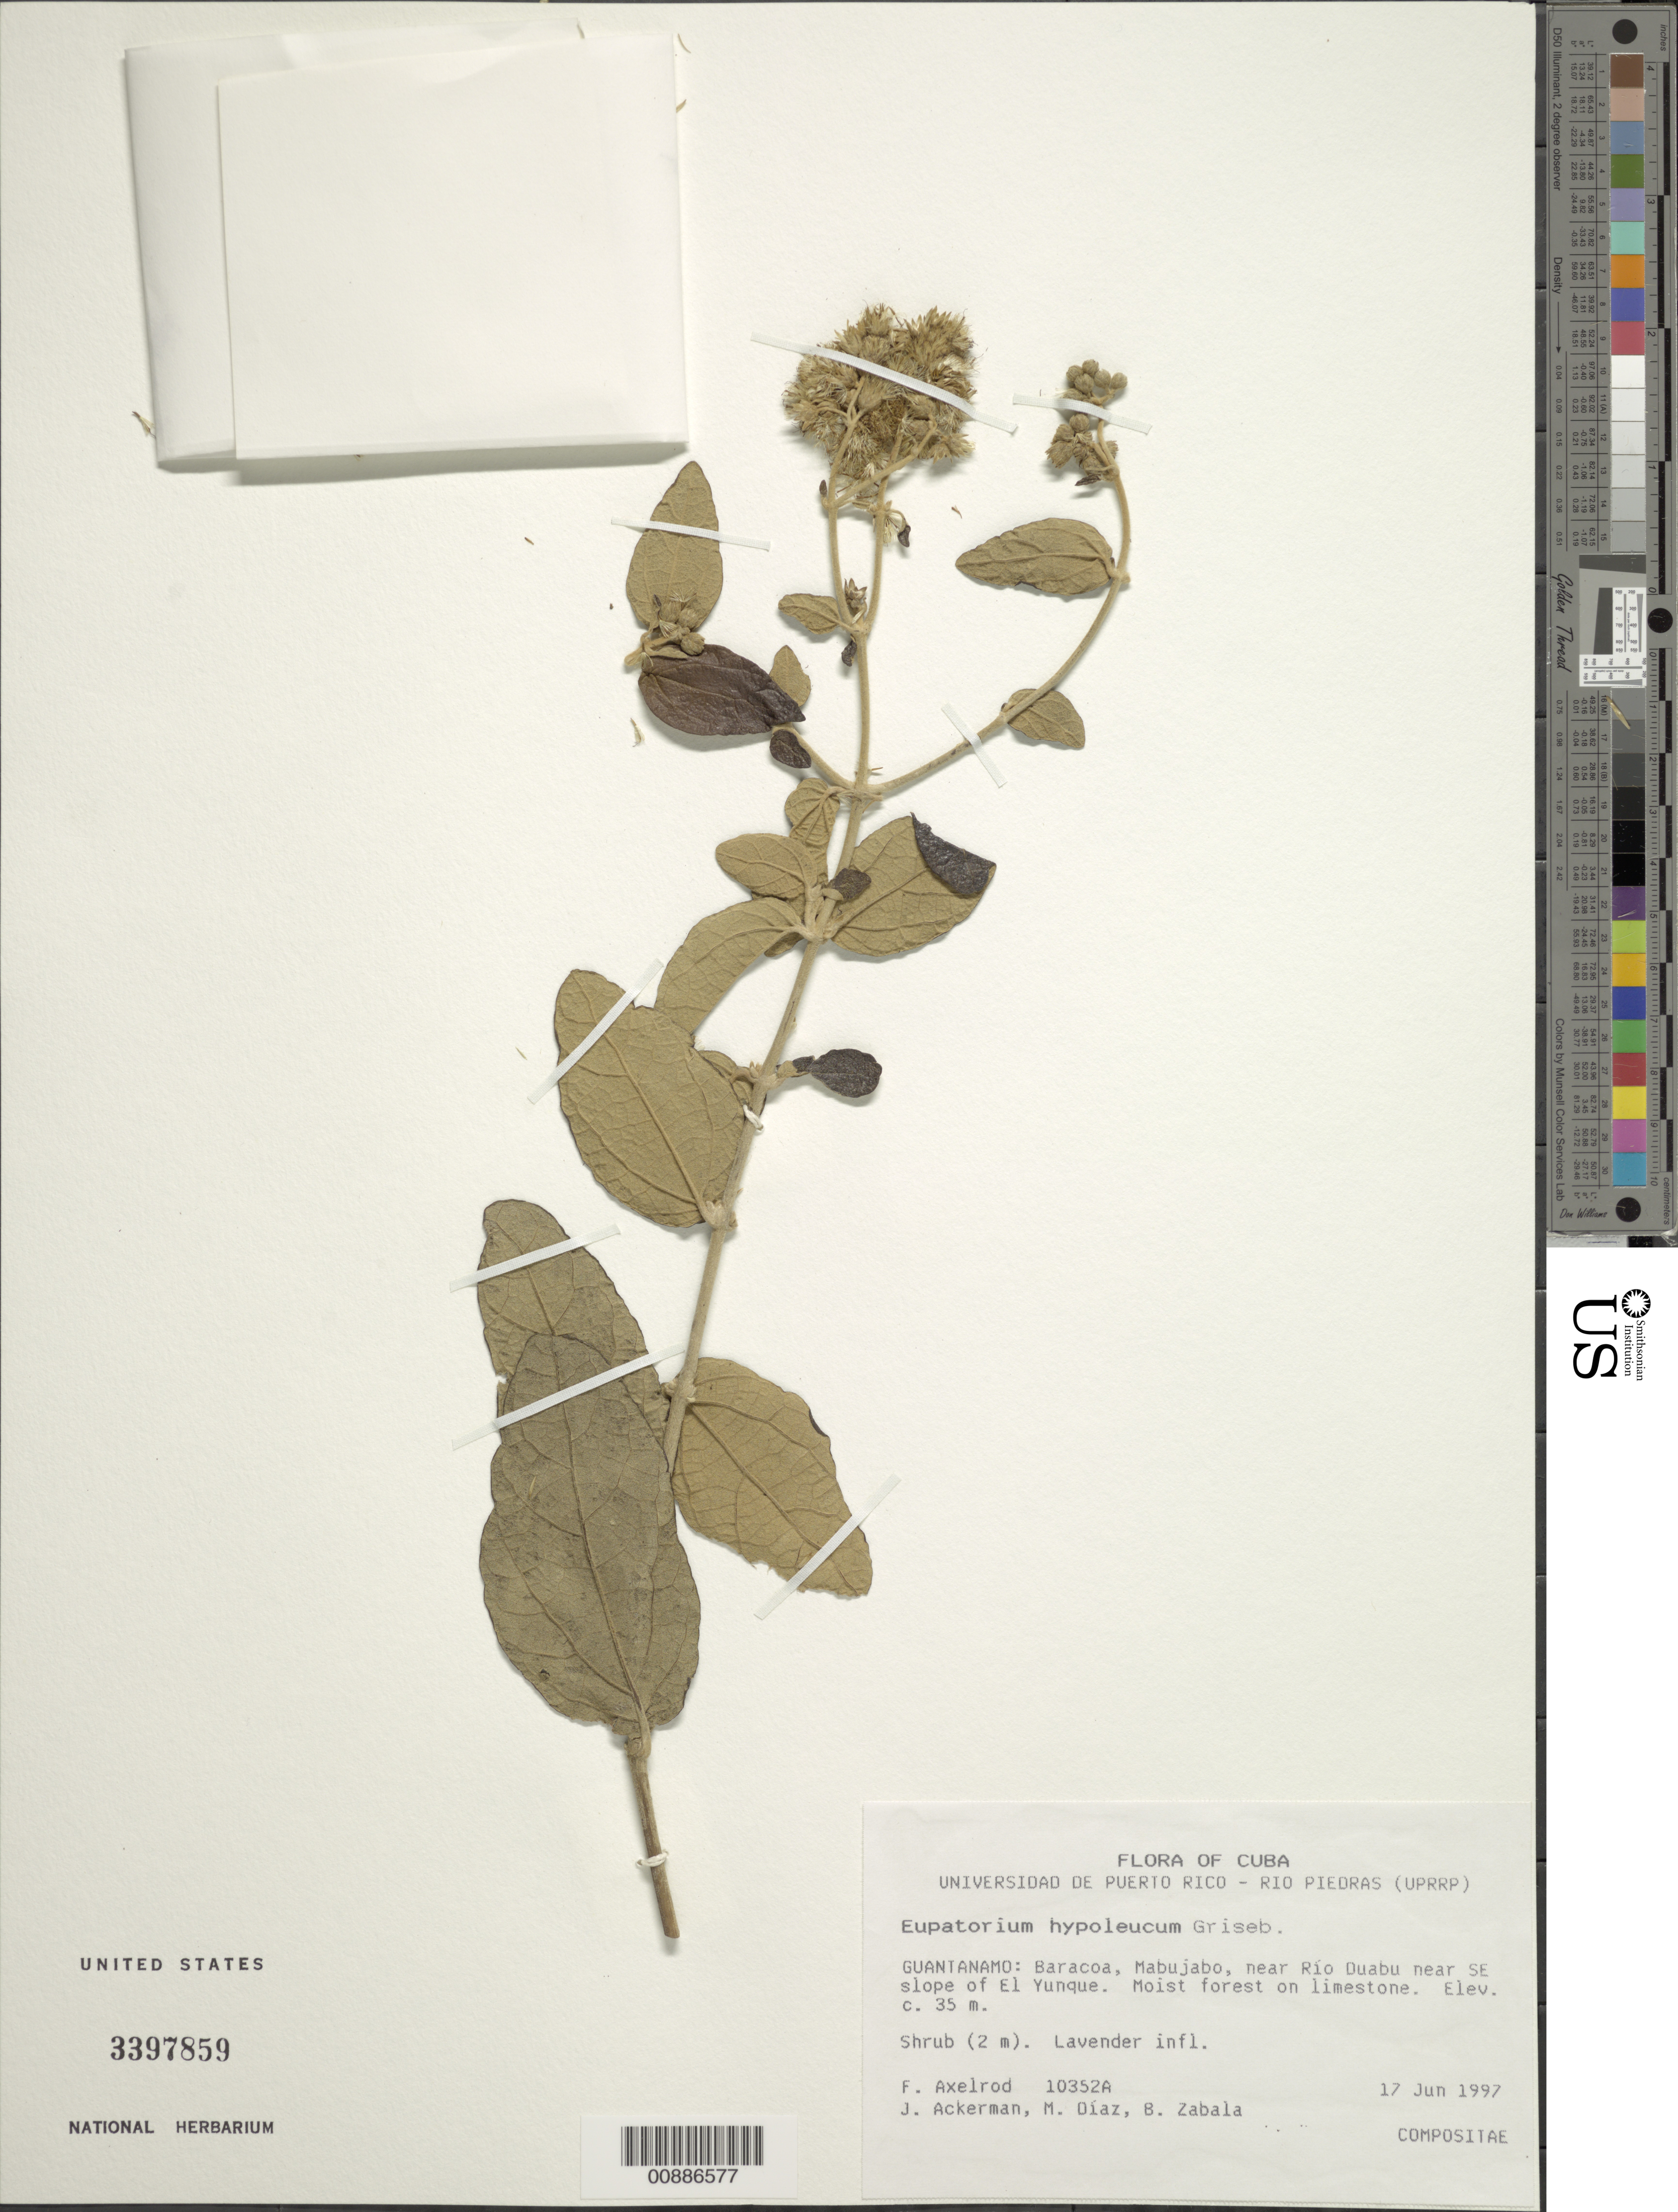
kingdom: Plantae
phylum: Tracheophyta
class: Magnoliopsida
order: Asterales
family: Asteraceae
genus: Grisebachianthus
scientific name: Grisebachianthus lantanifolius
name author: (Griseb.) R.M. King & H. Rob.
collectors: F. S. Axelrod, J. D. Ackerman, M. Díaz & B. Zabala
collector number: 10352A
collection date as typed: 17 Jun 1997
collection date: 1997-06-17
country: Cuba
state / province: Guantanamo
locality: Baracoa, Mabujabo, near Río Duabu, near SE slope of El Yunque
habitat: Moist forest on limestone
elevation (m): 35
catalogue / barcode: US 3397859